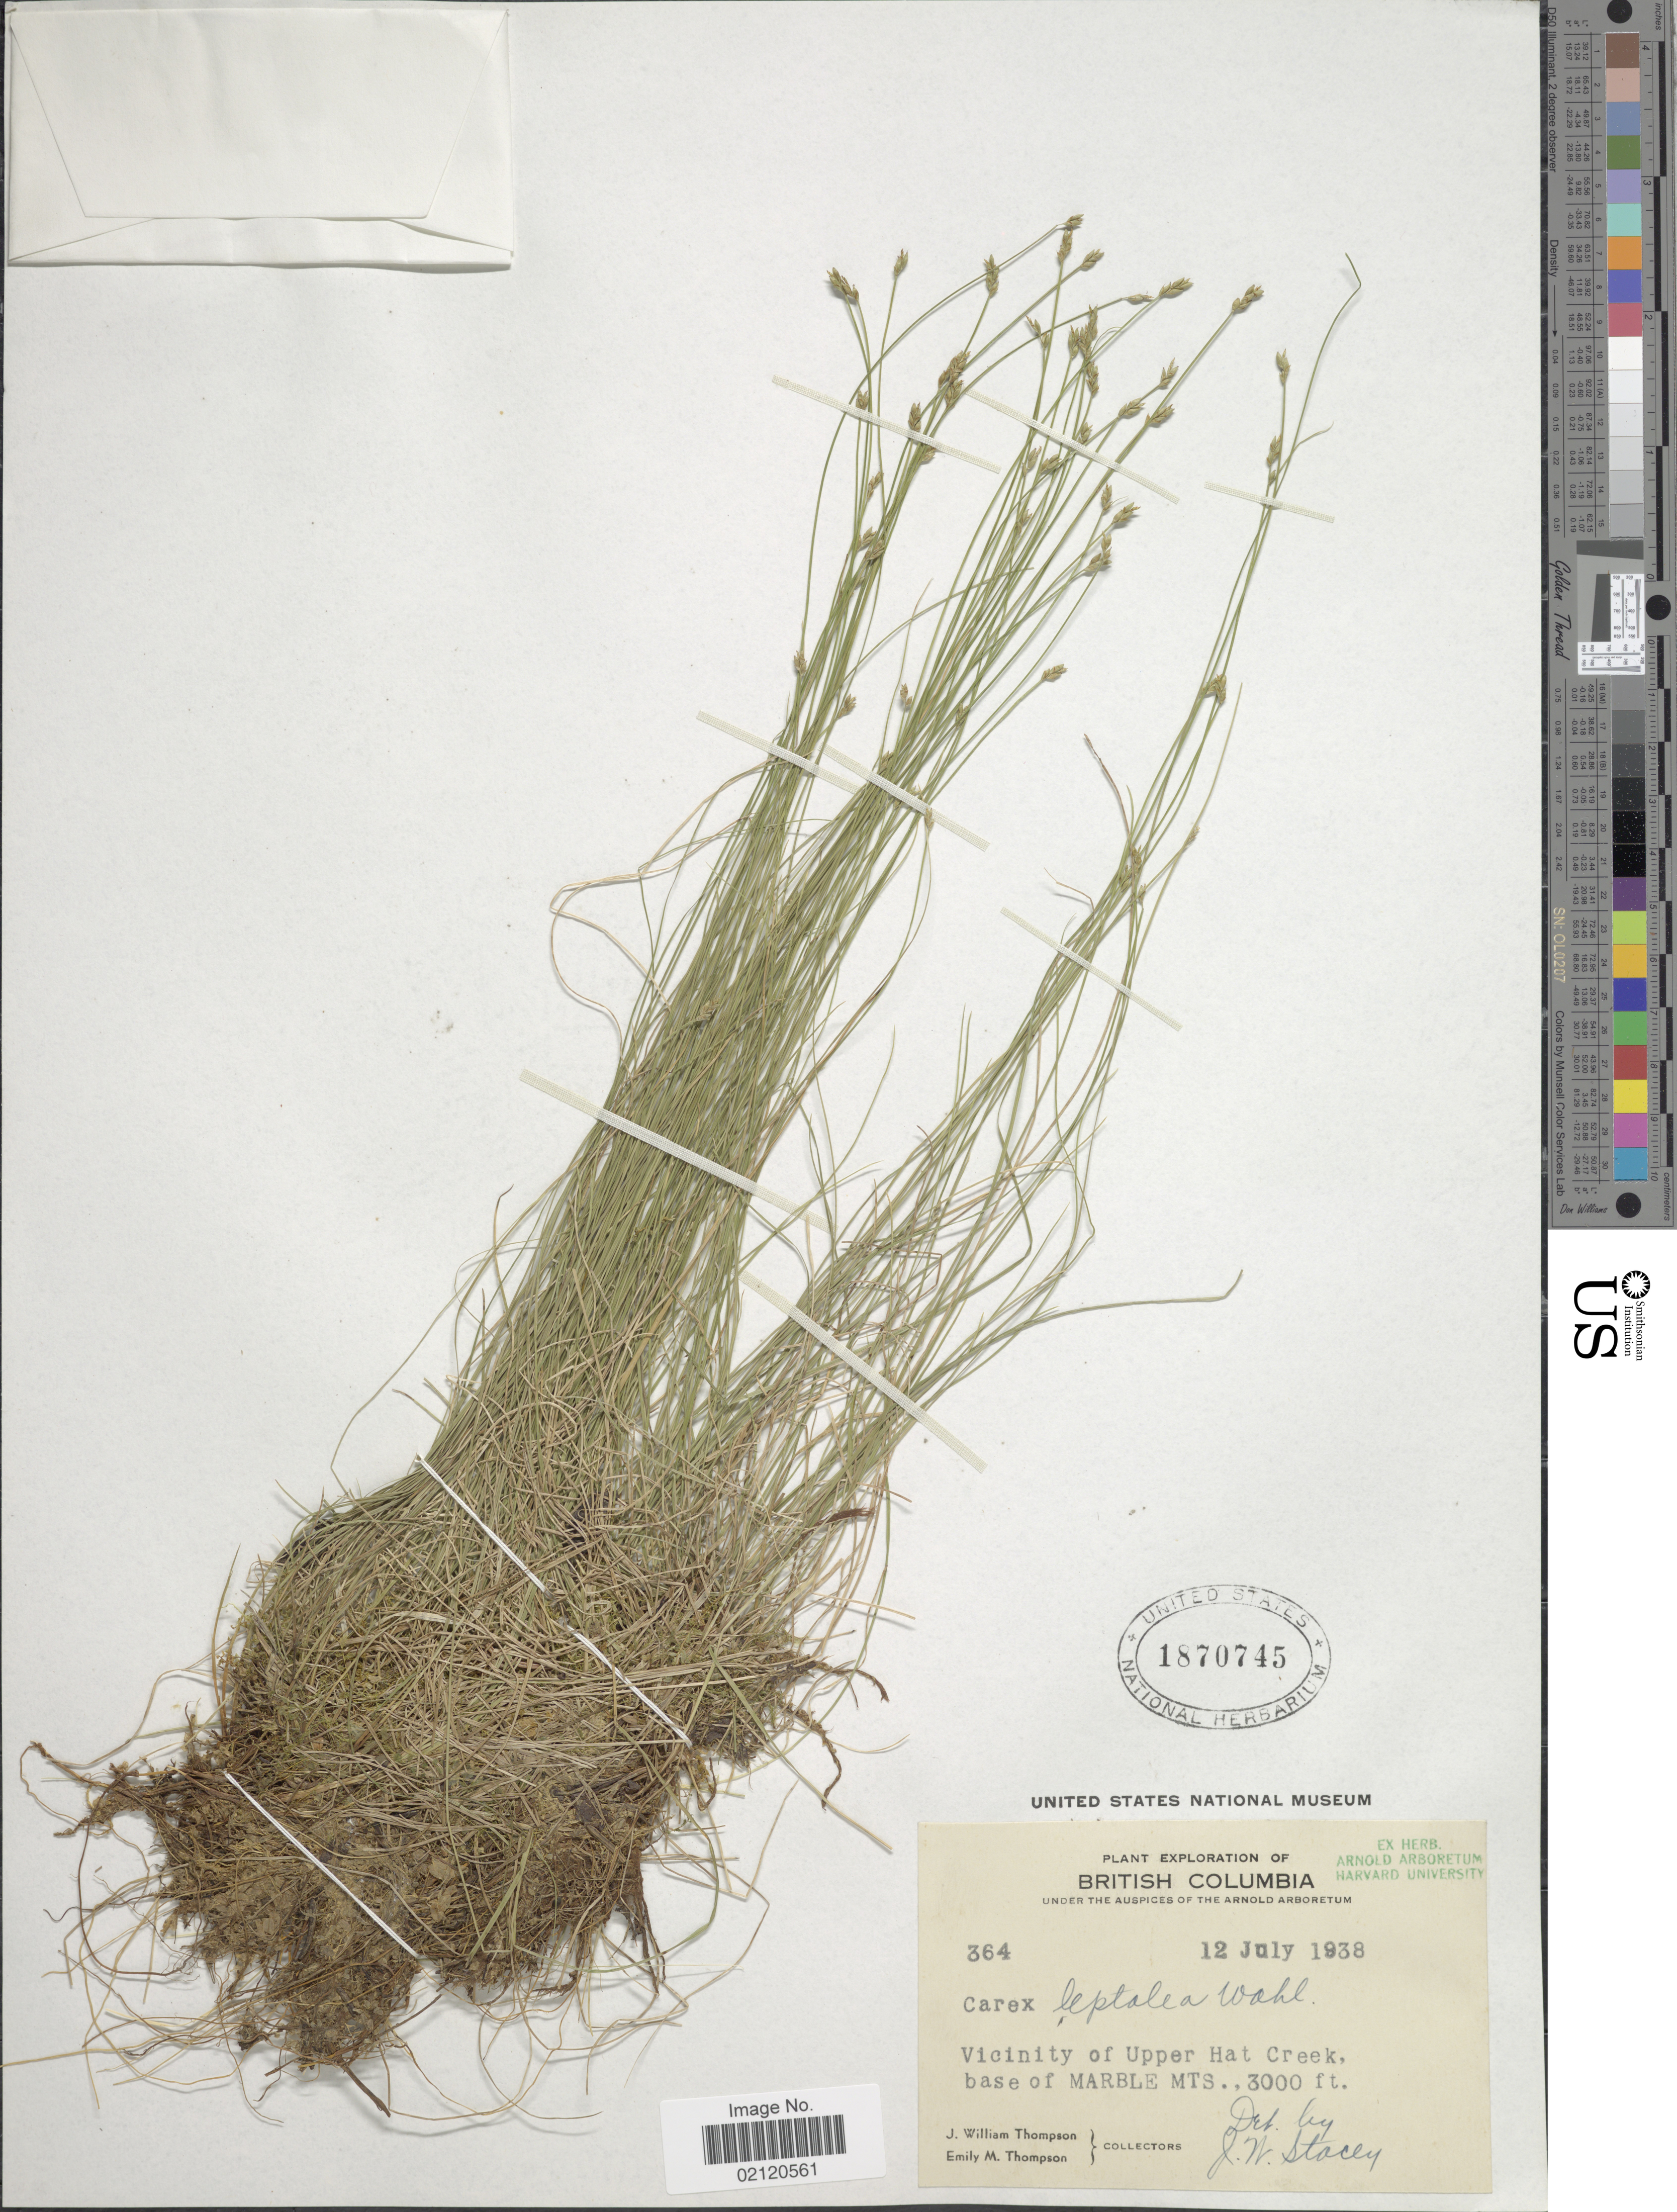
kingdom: Plantae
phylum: Tracheophyta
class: Liliopsida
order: Poales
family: Cyperaceae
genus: Carex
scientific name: Carex leptalea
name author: Wahlenb.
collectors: J. W. Thompson & E. M. Thompson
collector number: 364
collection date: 1938-07-12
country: Canada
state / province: British Columbia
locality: Vicinity of Upper Hat Creek, base of Marble Mts.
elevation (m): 914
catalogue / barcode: US 1870745